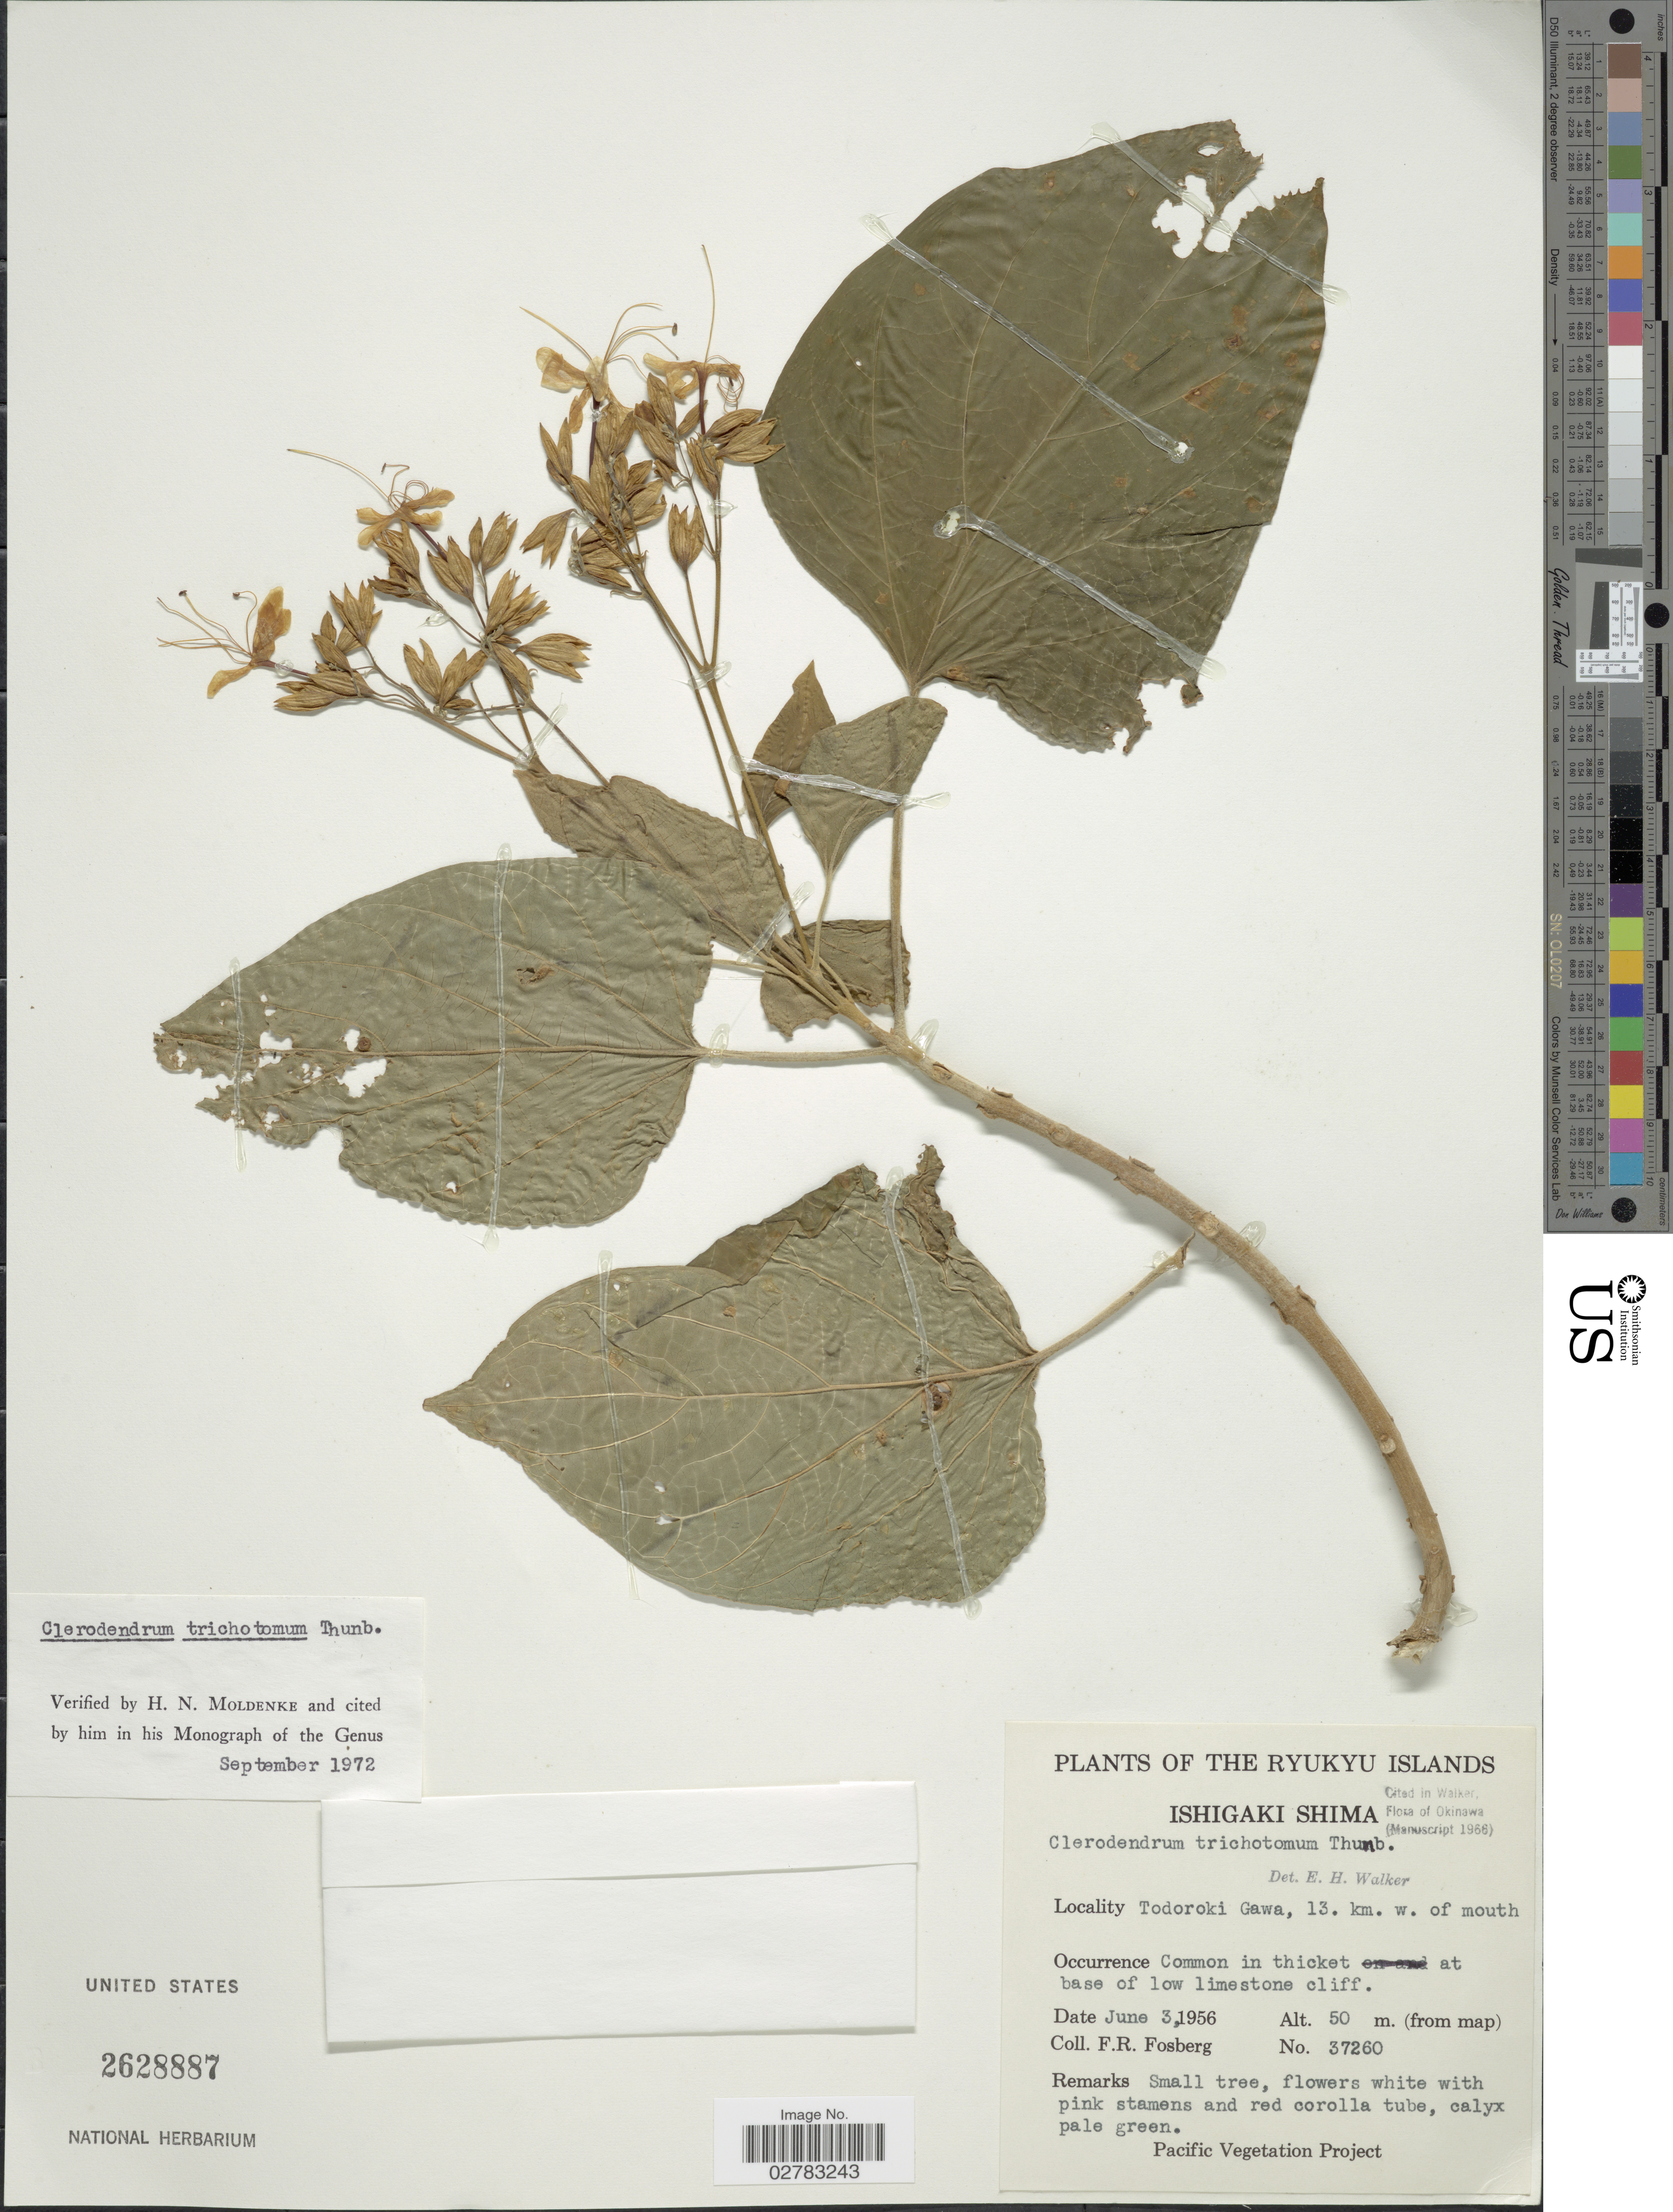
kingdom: Plantae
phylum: Tracheophyta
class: Magnoliopsida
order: Lamiales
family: Lamiaceae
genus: Clerodendrum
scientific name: Clerodendrum trichotomum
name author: Thunb.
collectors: F. R. Fosberg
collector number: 37260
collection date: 1956-06-03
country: Japan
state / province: Okinawa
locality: The Ryukyu Islands, Ishigaki Shima, Todoroki Gawa, 13 km. w. of mouth.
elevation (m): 50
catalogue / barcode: US 2628887